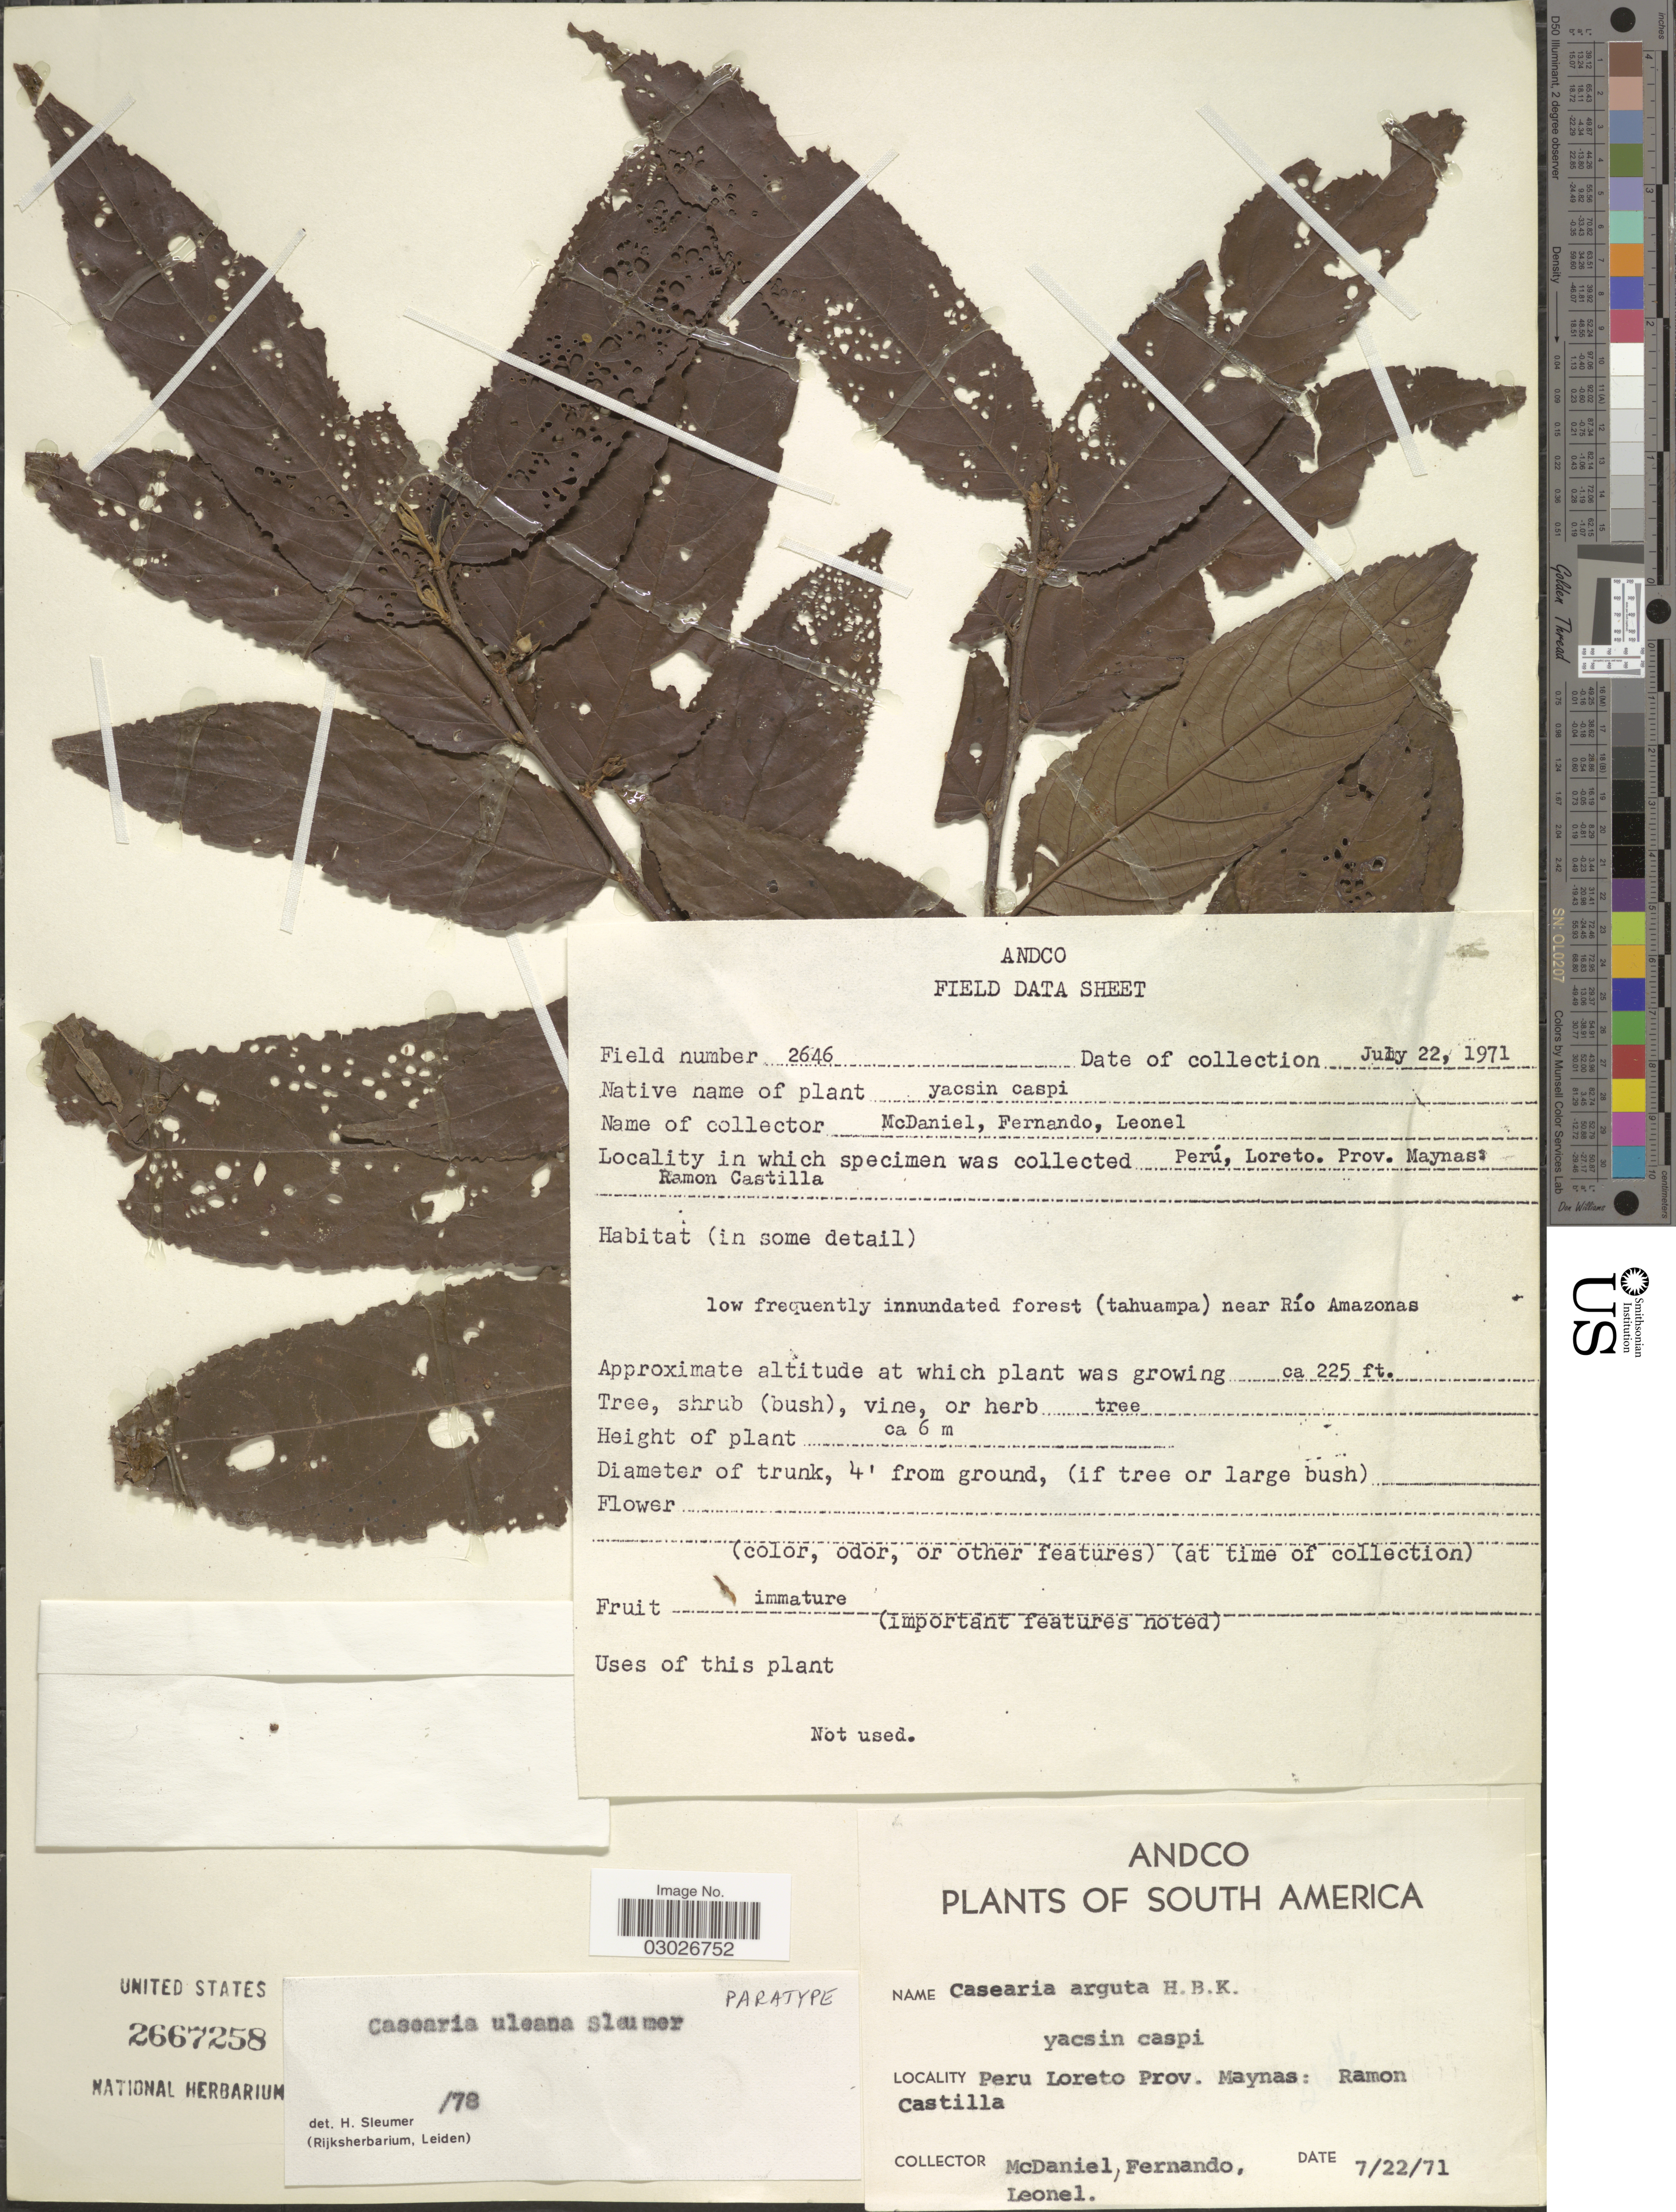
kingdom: Plantae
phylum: Tracheophyta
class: Magnoliopsida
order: Malpighiales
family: Salicaceae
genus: Casearia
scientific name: Casearia uleana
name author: Sleumer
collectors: -- McDaniel, -- Fernando & -- Leonel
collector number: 2646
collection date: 1971-07-22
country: Peru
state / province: Loreto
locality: Prov. Maynas: Ramon Castilla. Low frequently innundated forest (tahuampa) near Río Amazonas.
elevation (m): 69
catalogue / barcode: US 2667258